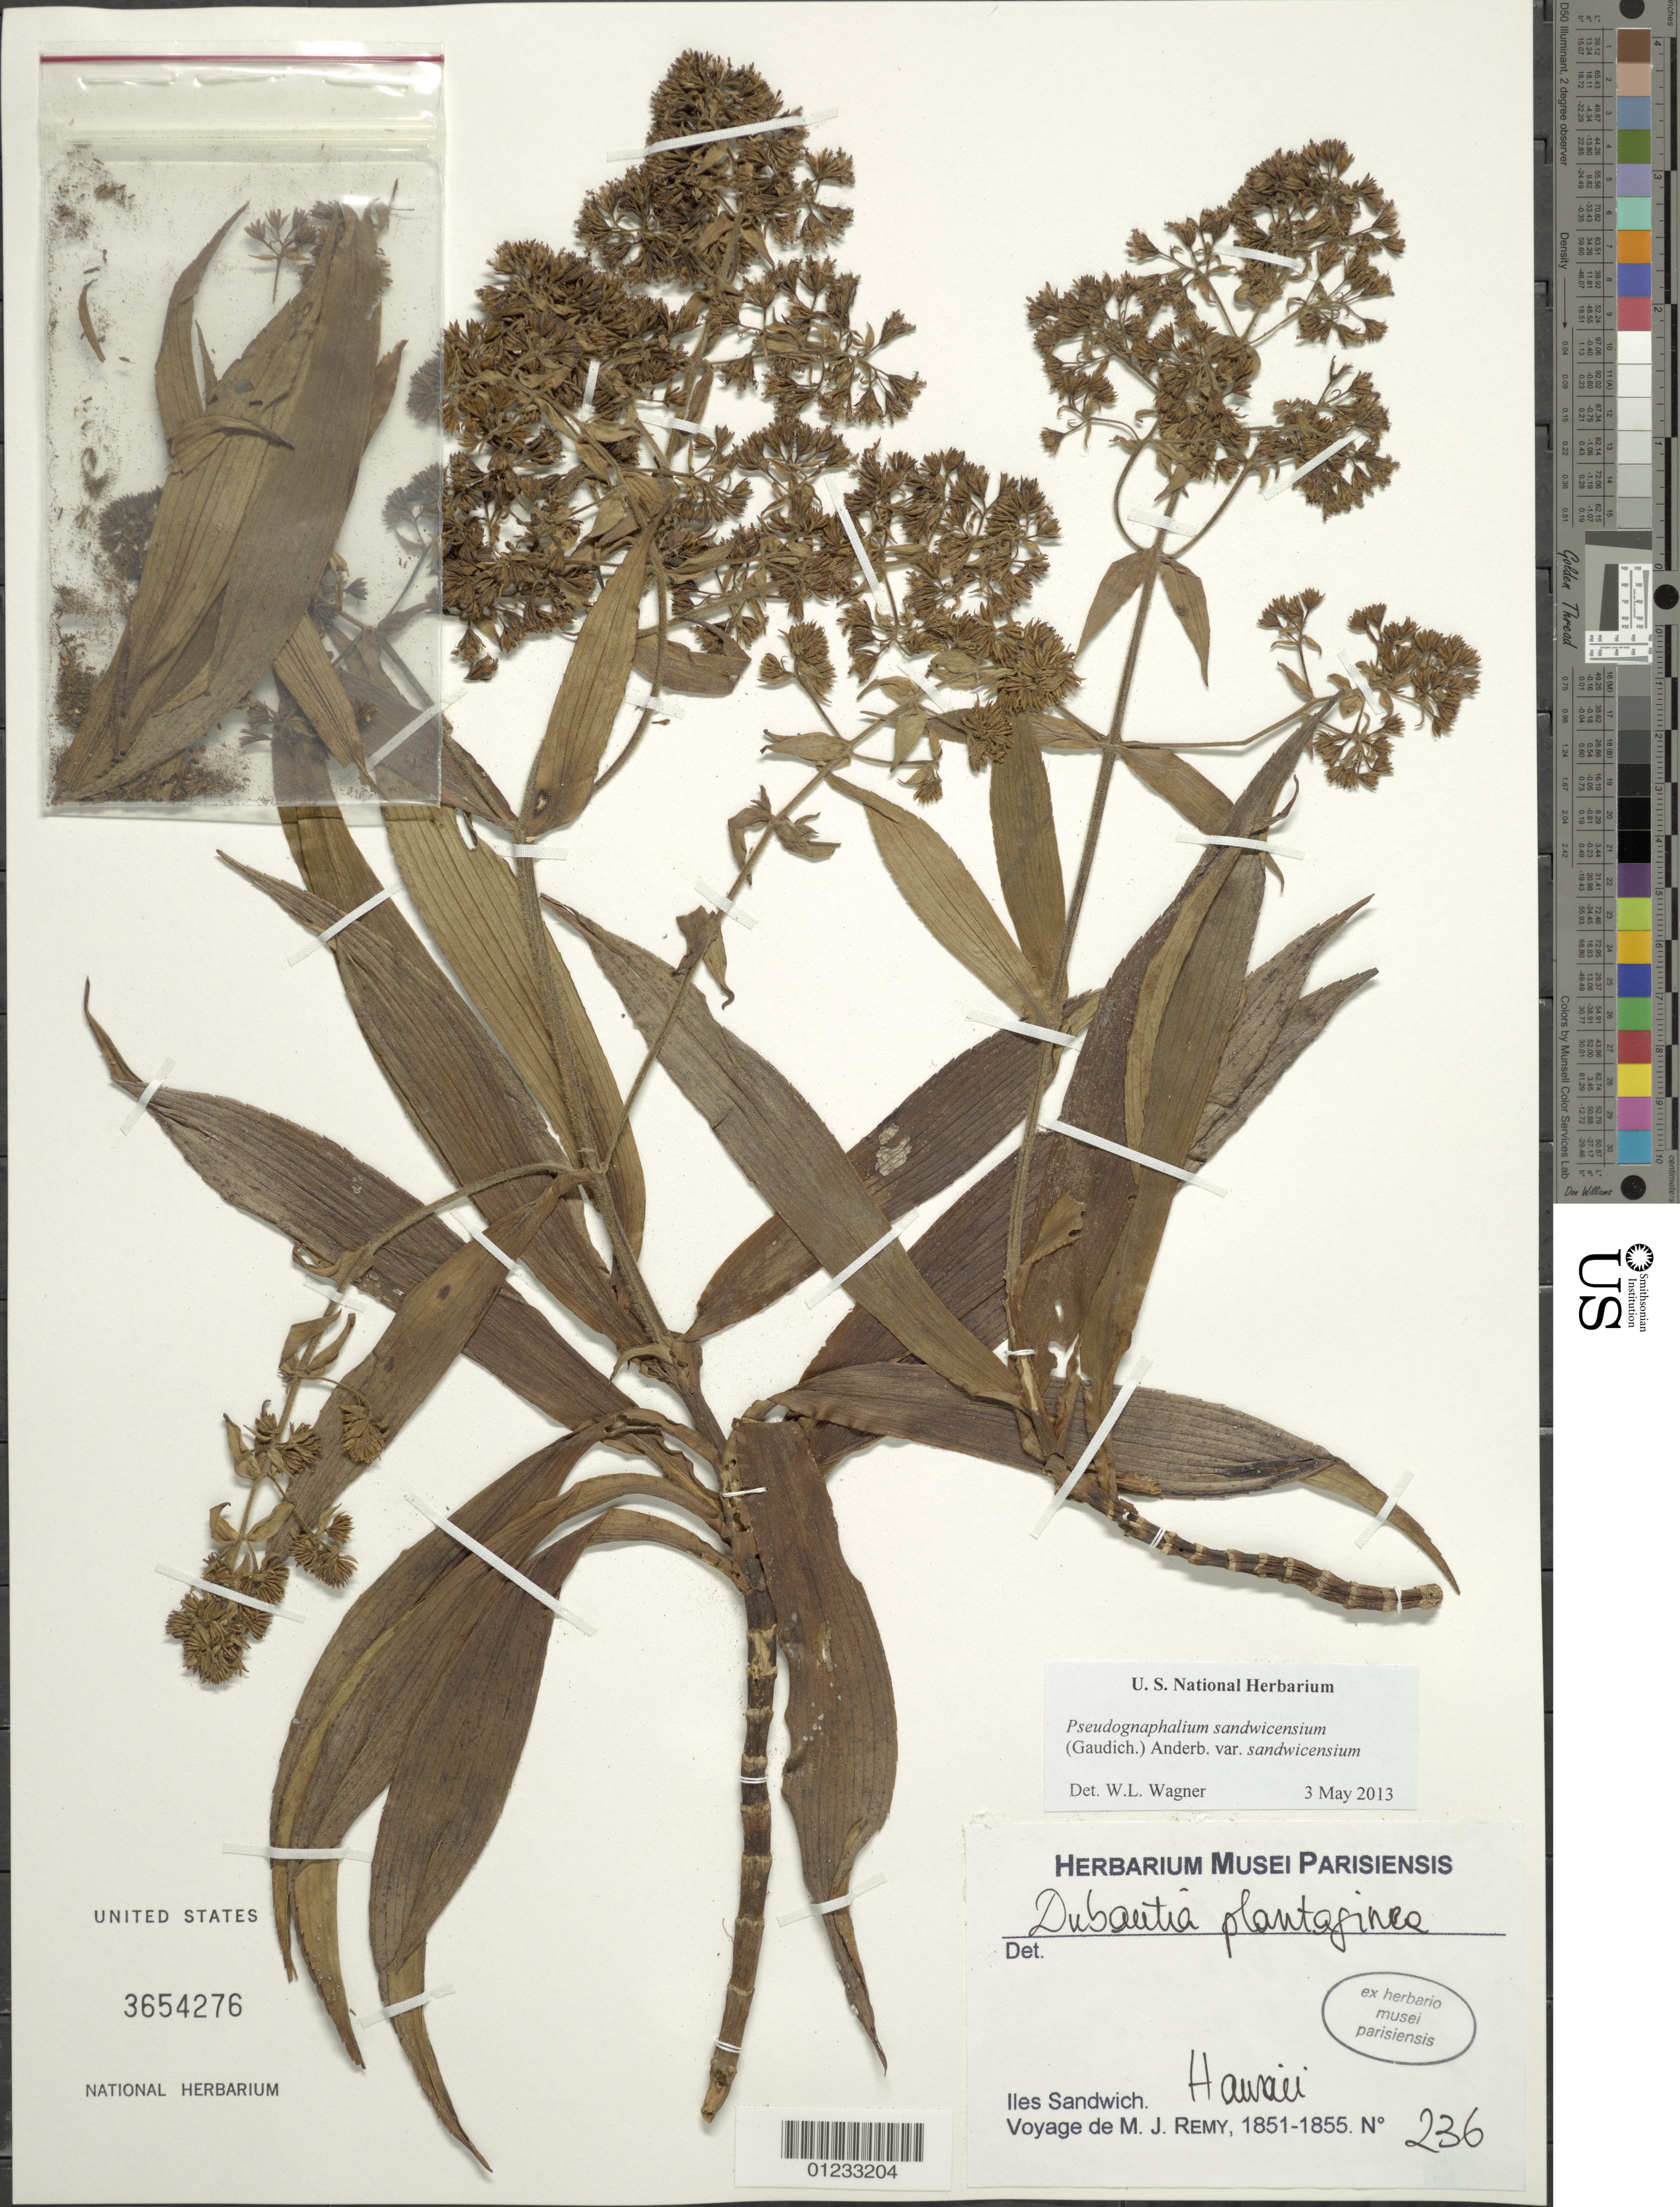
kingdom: Plantae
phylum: Tracheophyta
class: Magnoliopsida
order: Asterales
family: Asteraceae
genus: Pseudognaphalium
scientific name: Pseudognaphalium sandwicensium var. sandwicensium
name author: (Gaudich.) Anderb.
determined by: Wagner, W. L., (BOT), Smithsonian Institution - National Museum of Natural History (UNITED STATES)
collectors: M. J. Remy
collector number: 236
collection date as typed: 1851 to --- 1855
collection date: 1851/1855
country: United States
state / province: Hawaii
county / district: Hawaii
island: Hawaii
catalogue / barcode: US 3654276